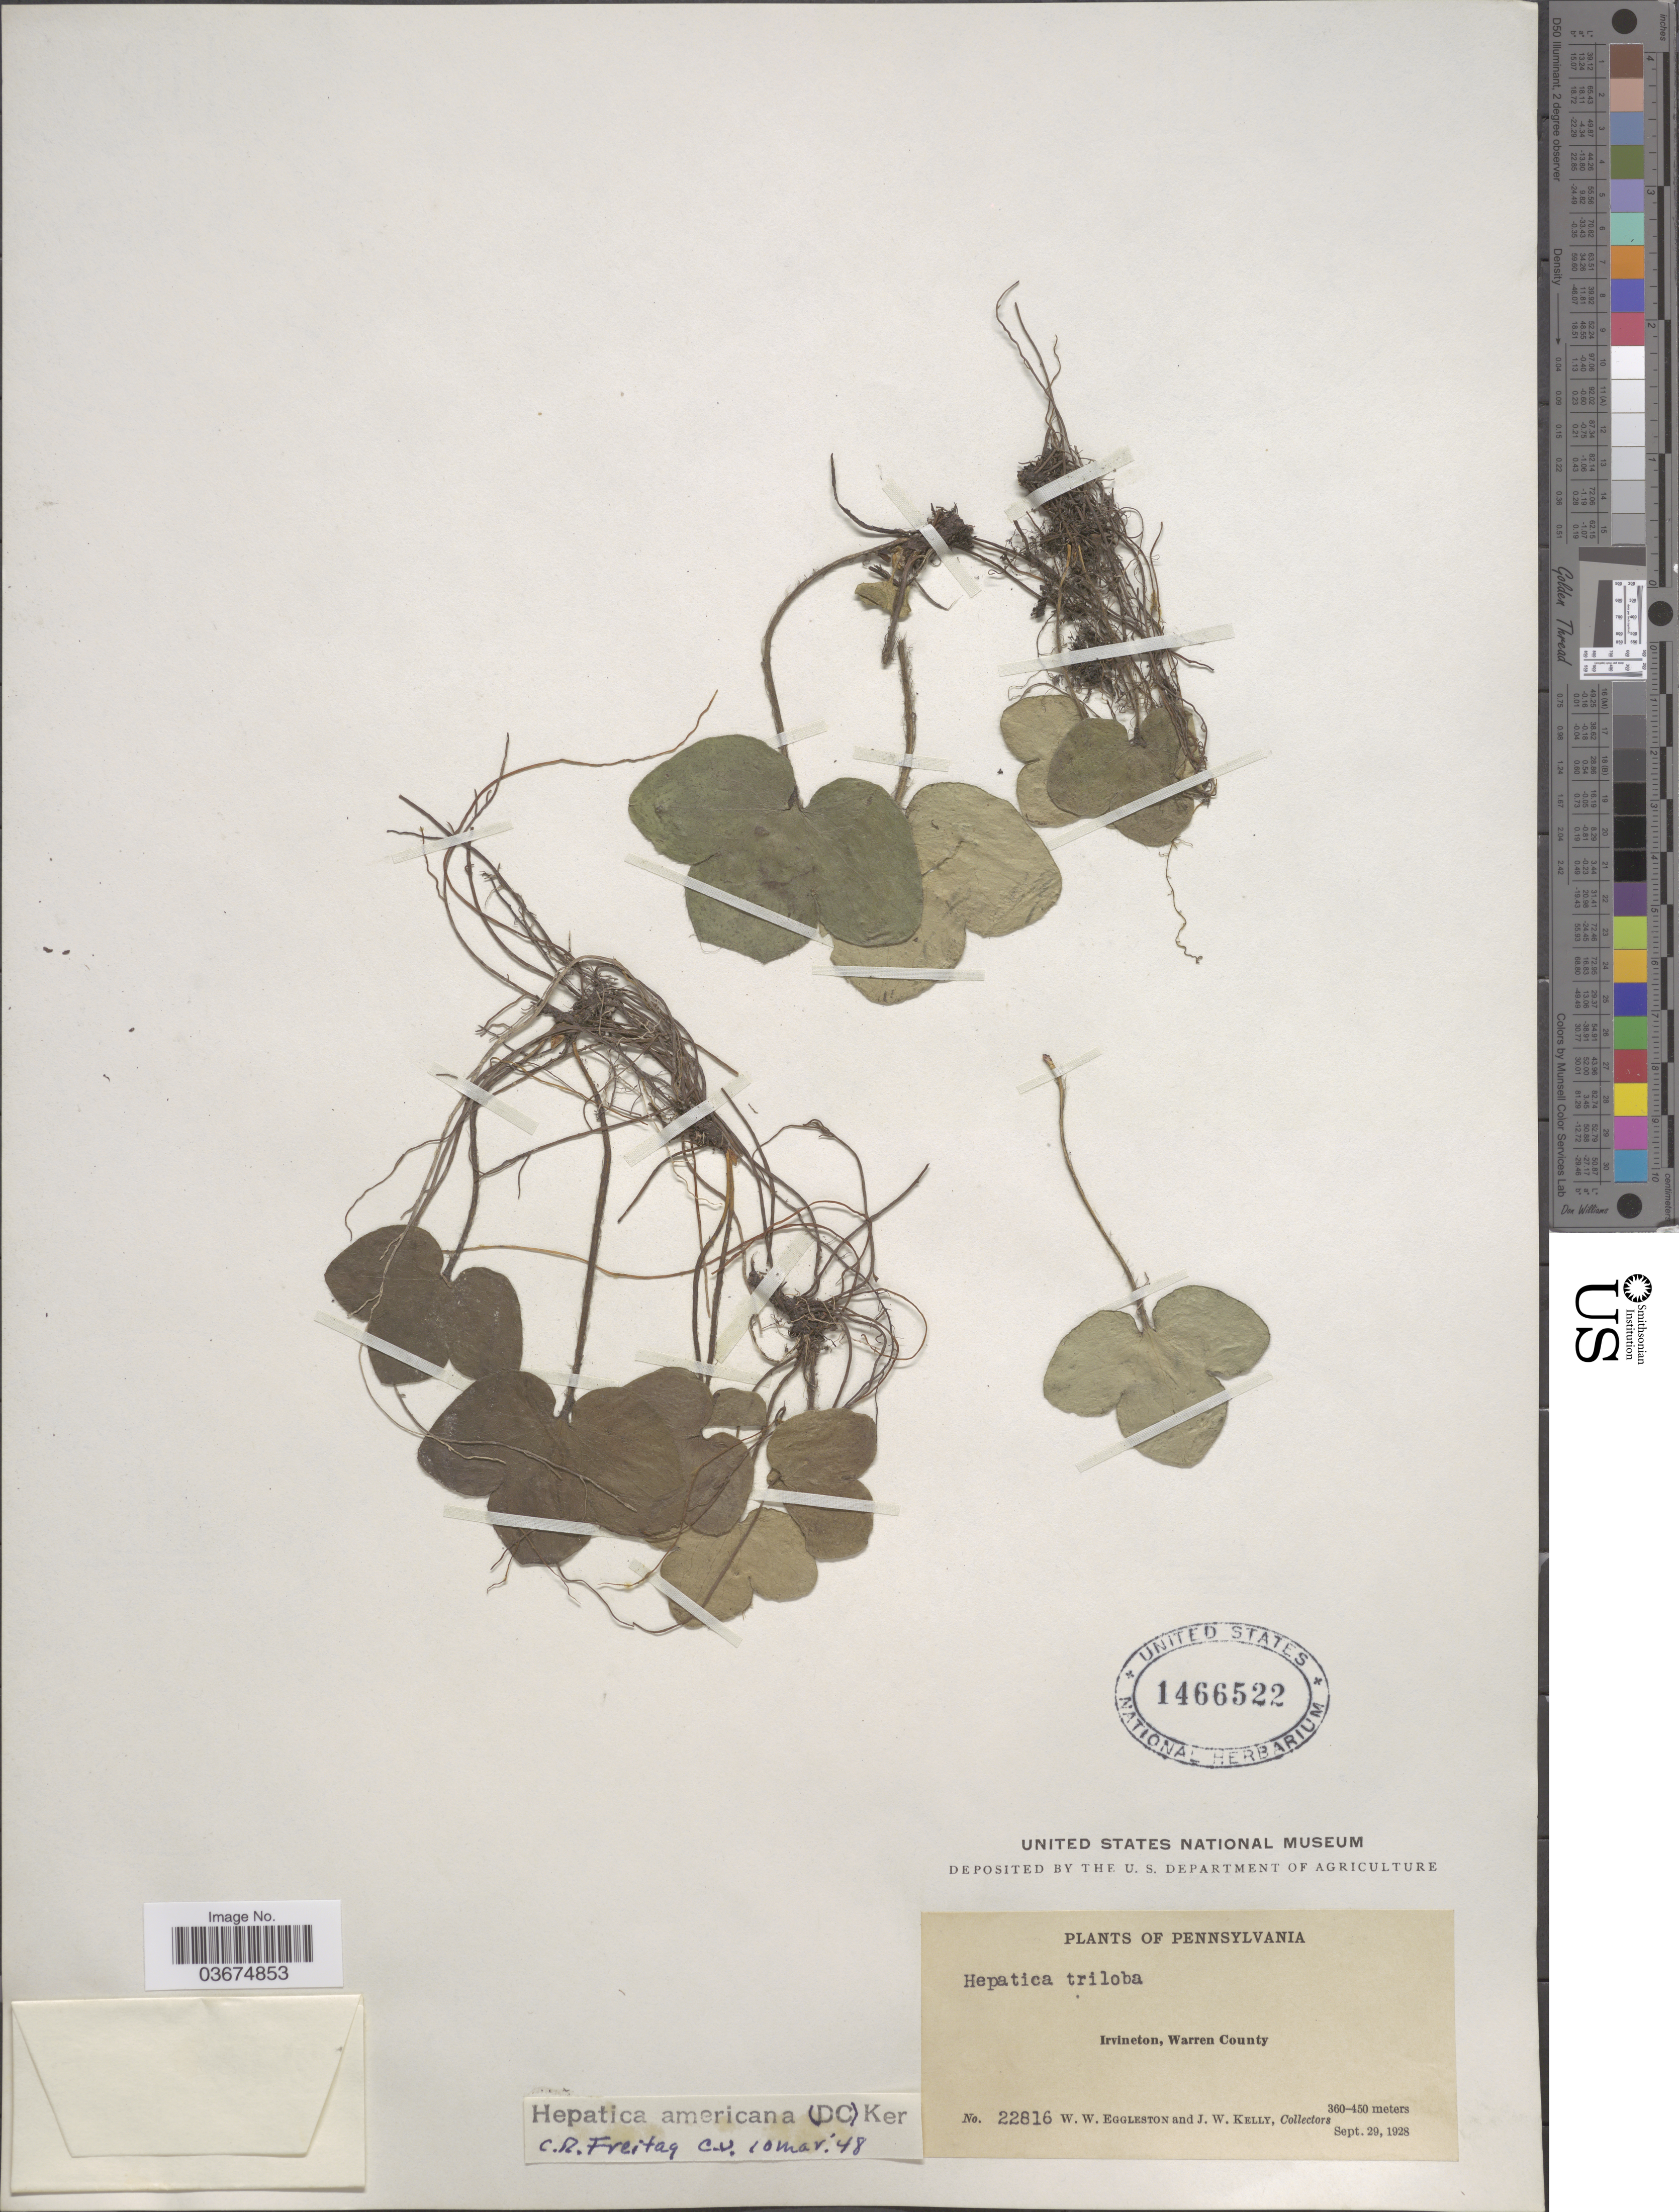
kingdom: Plantae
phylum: Tracheophyta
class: Magnoliopsida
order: Ranunculales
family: Ranunculaceae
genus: Hepatica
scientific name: Hepatica americana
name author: (DC.) Ker Gawl.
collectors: W. W. Eggleston & J. Kelly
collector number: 22816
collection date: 1928-09-29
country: United States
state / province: Pennsylvania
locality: Irvineton, Warren County.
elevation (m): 360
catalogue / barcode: US 1466522